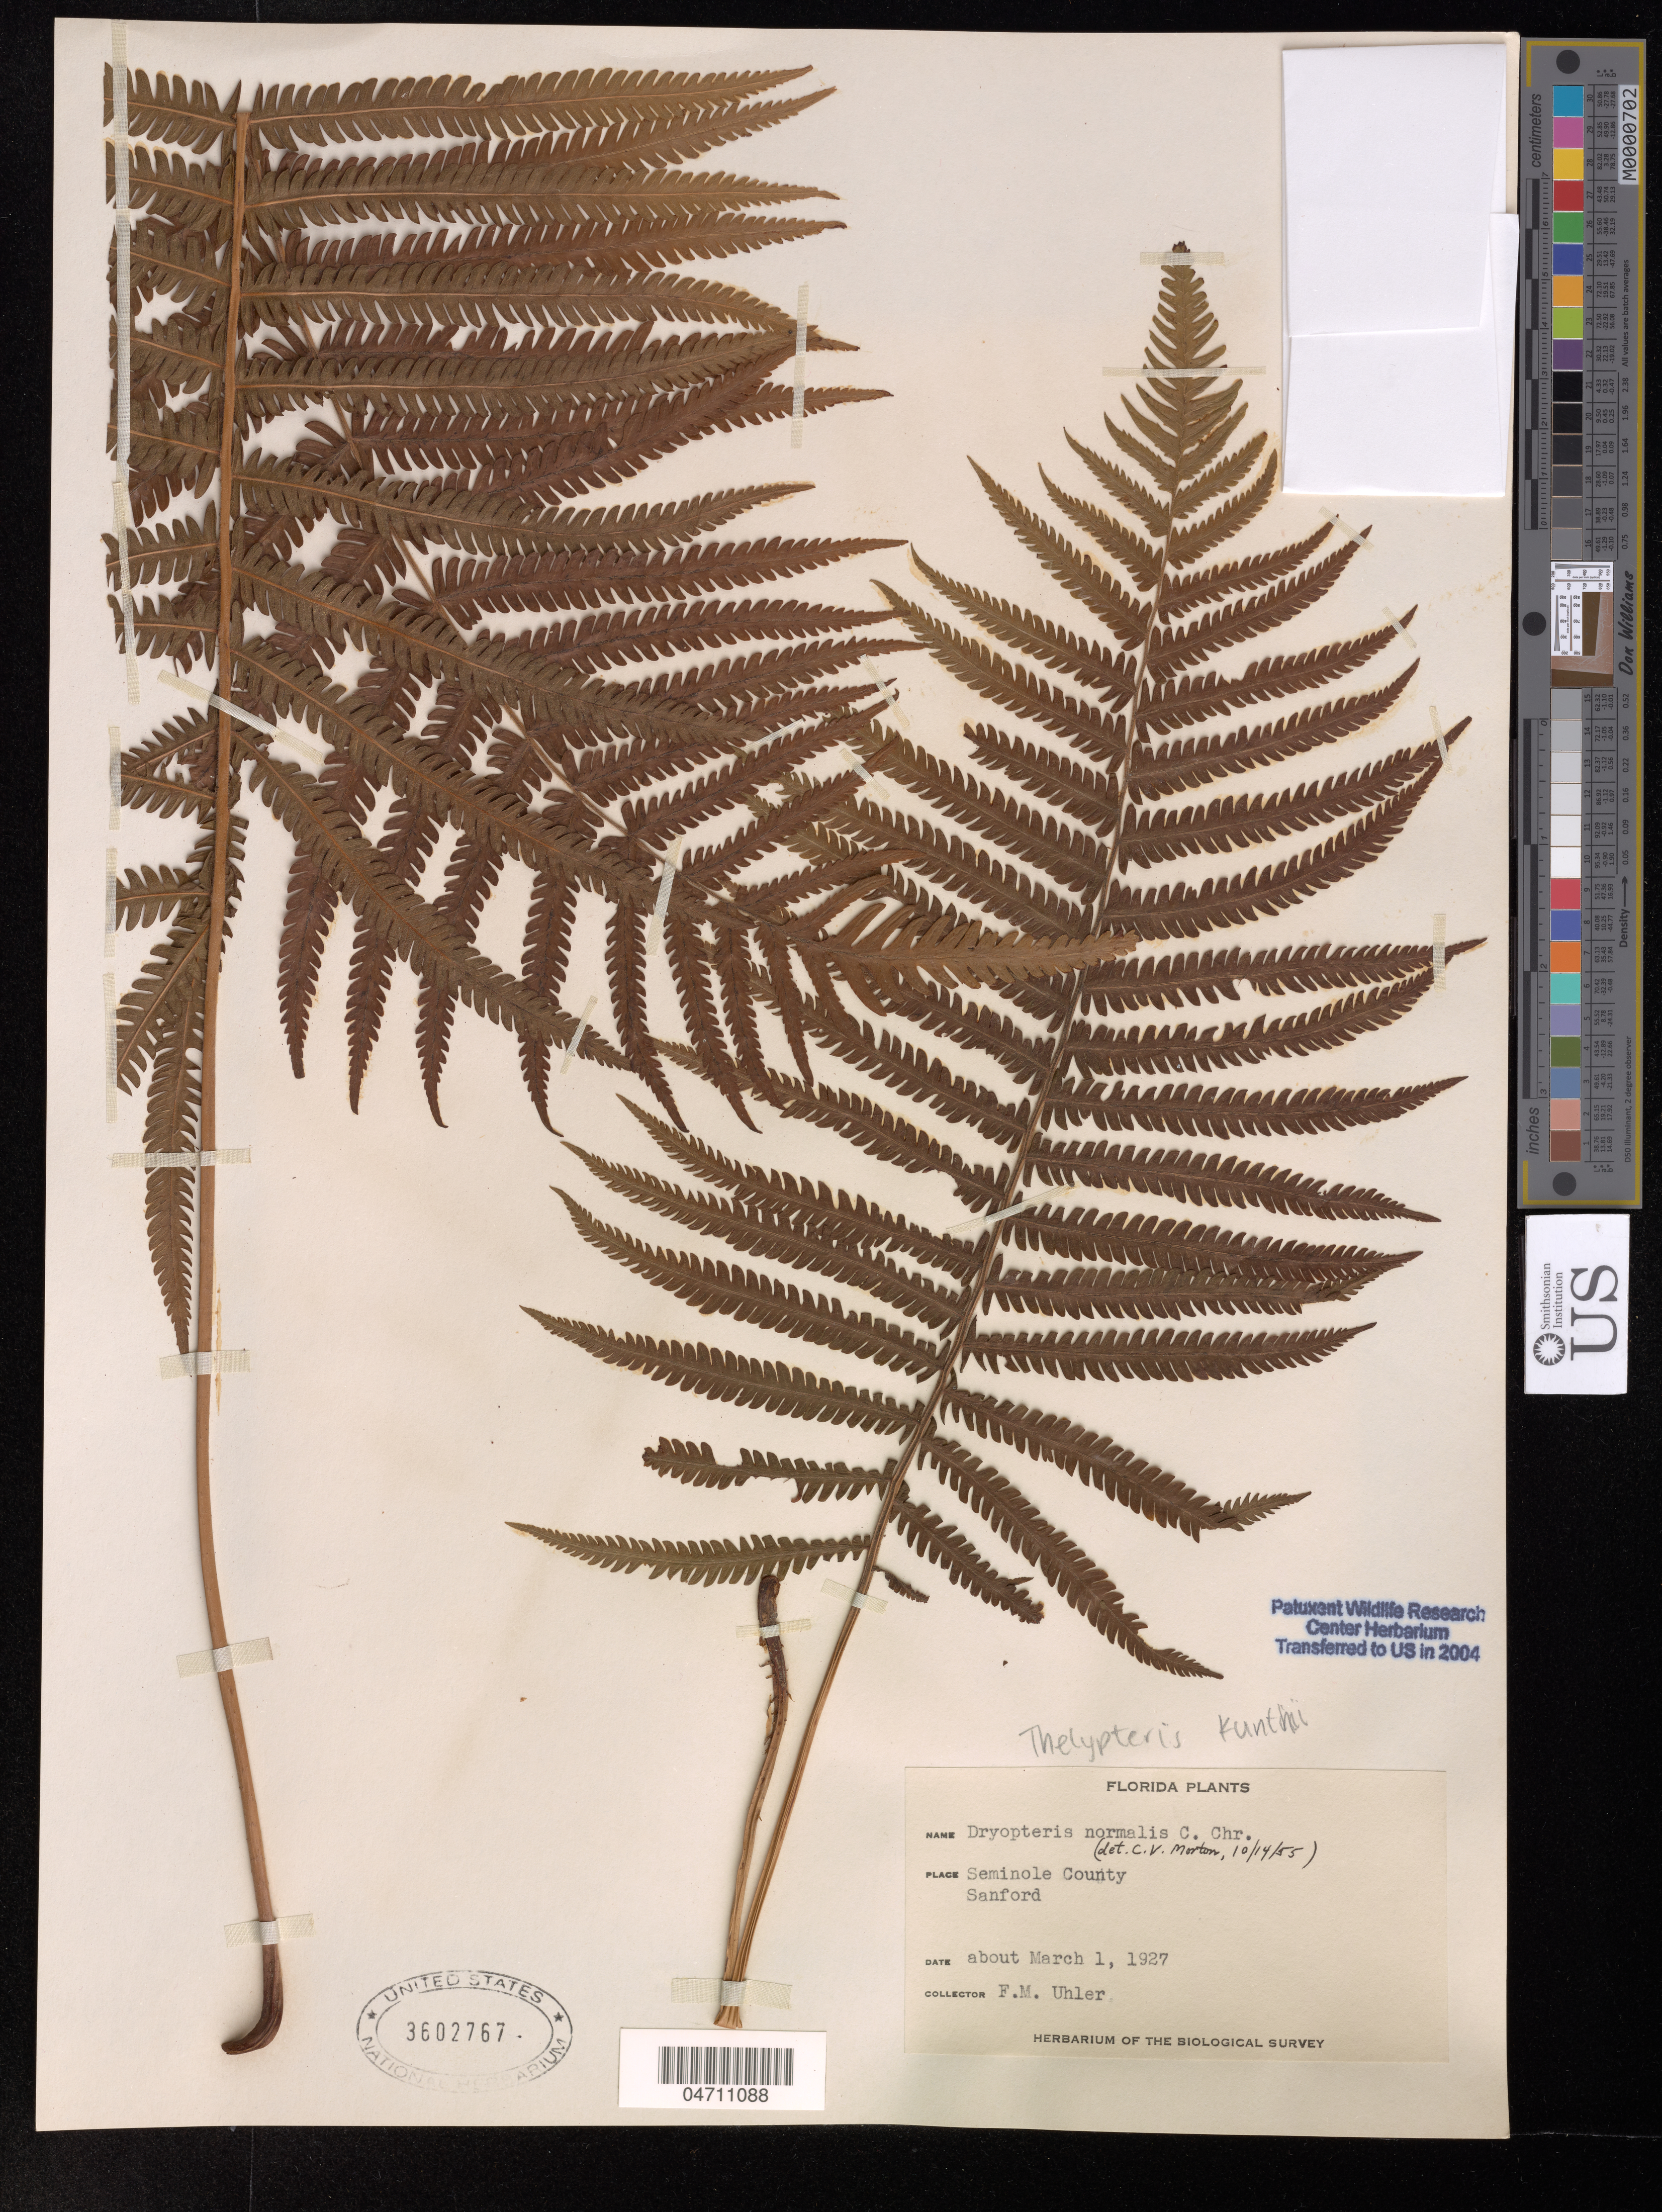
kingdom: Plantae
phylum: Tracheophyta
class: Polypodiopsida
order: Polypodiales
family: Thelypteridaceae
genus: Thelypteris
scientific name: Thelypteris kunthii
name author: (Desv.) C.V. Morton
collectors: F. M. Uhler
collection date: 1927-03-01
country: United States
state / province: Florida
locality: Seminole County Sanford.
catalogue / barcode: US 3602767